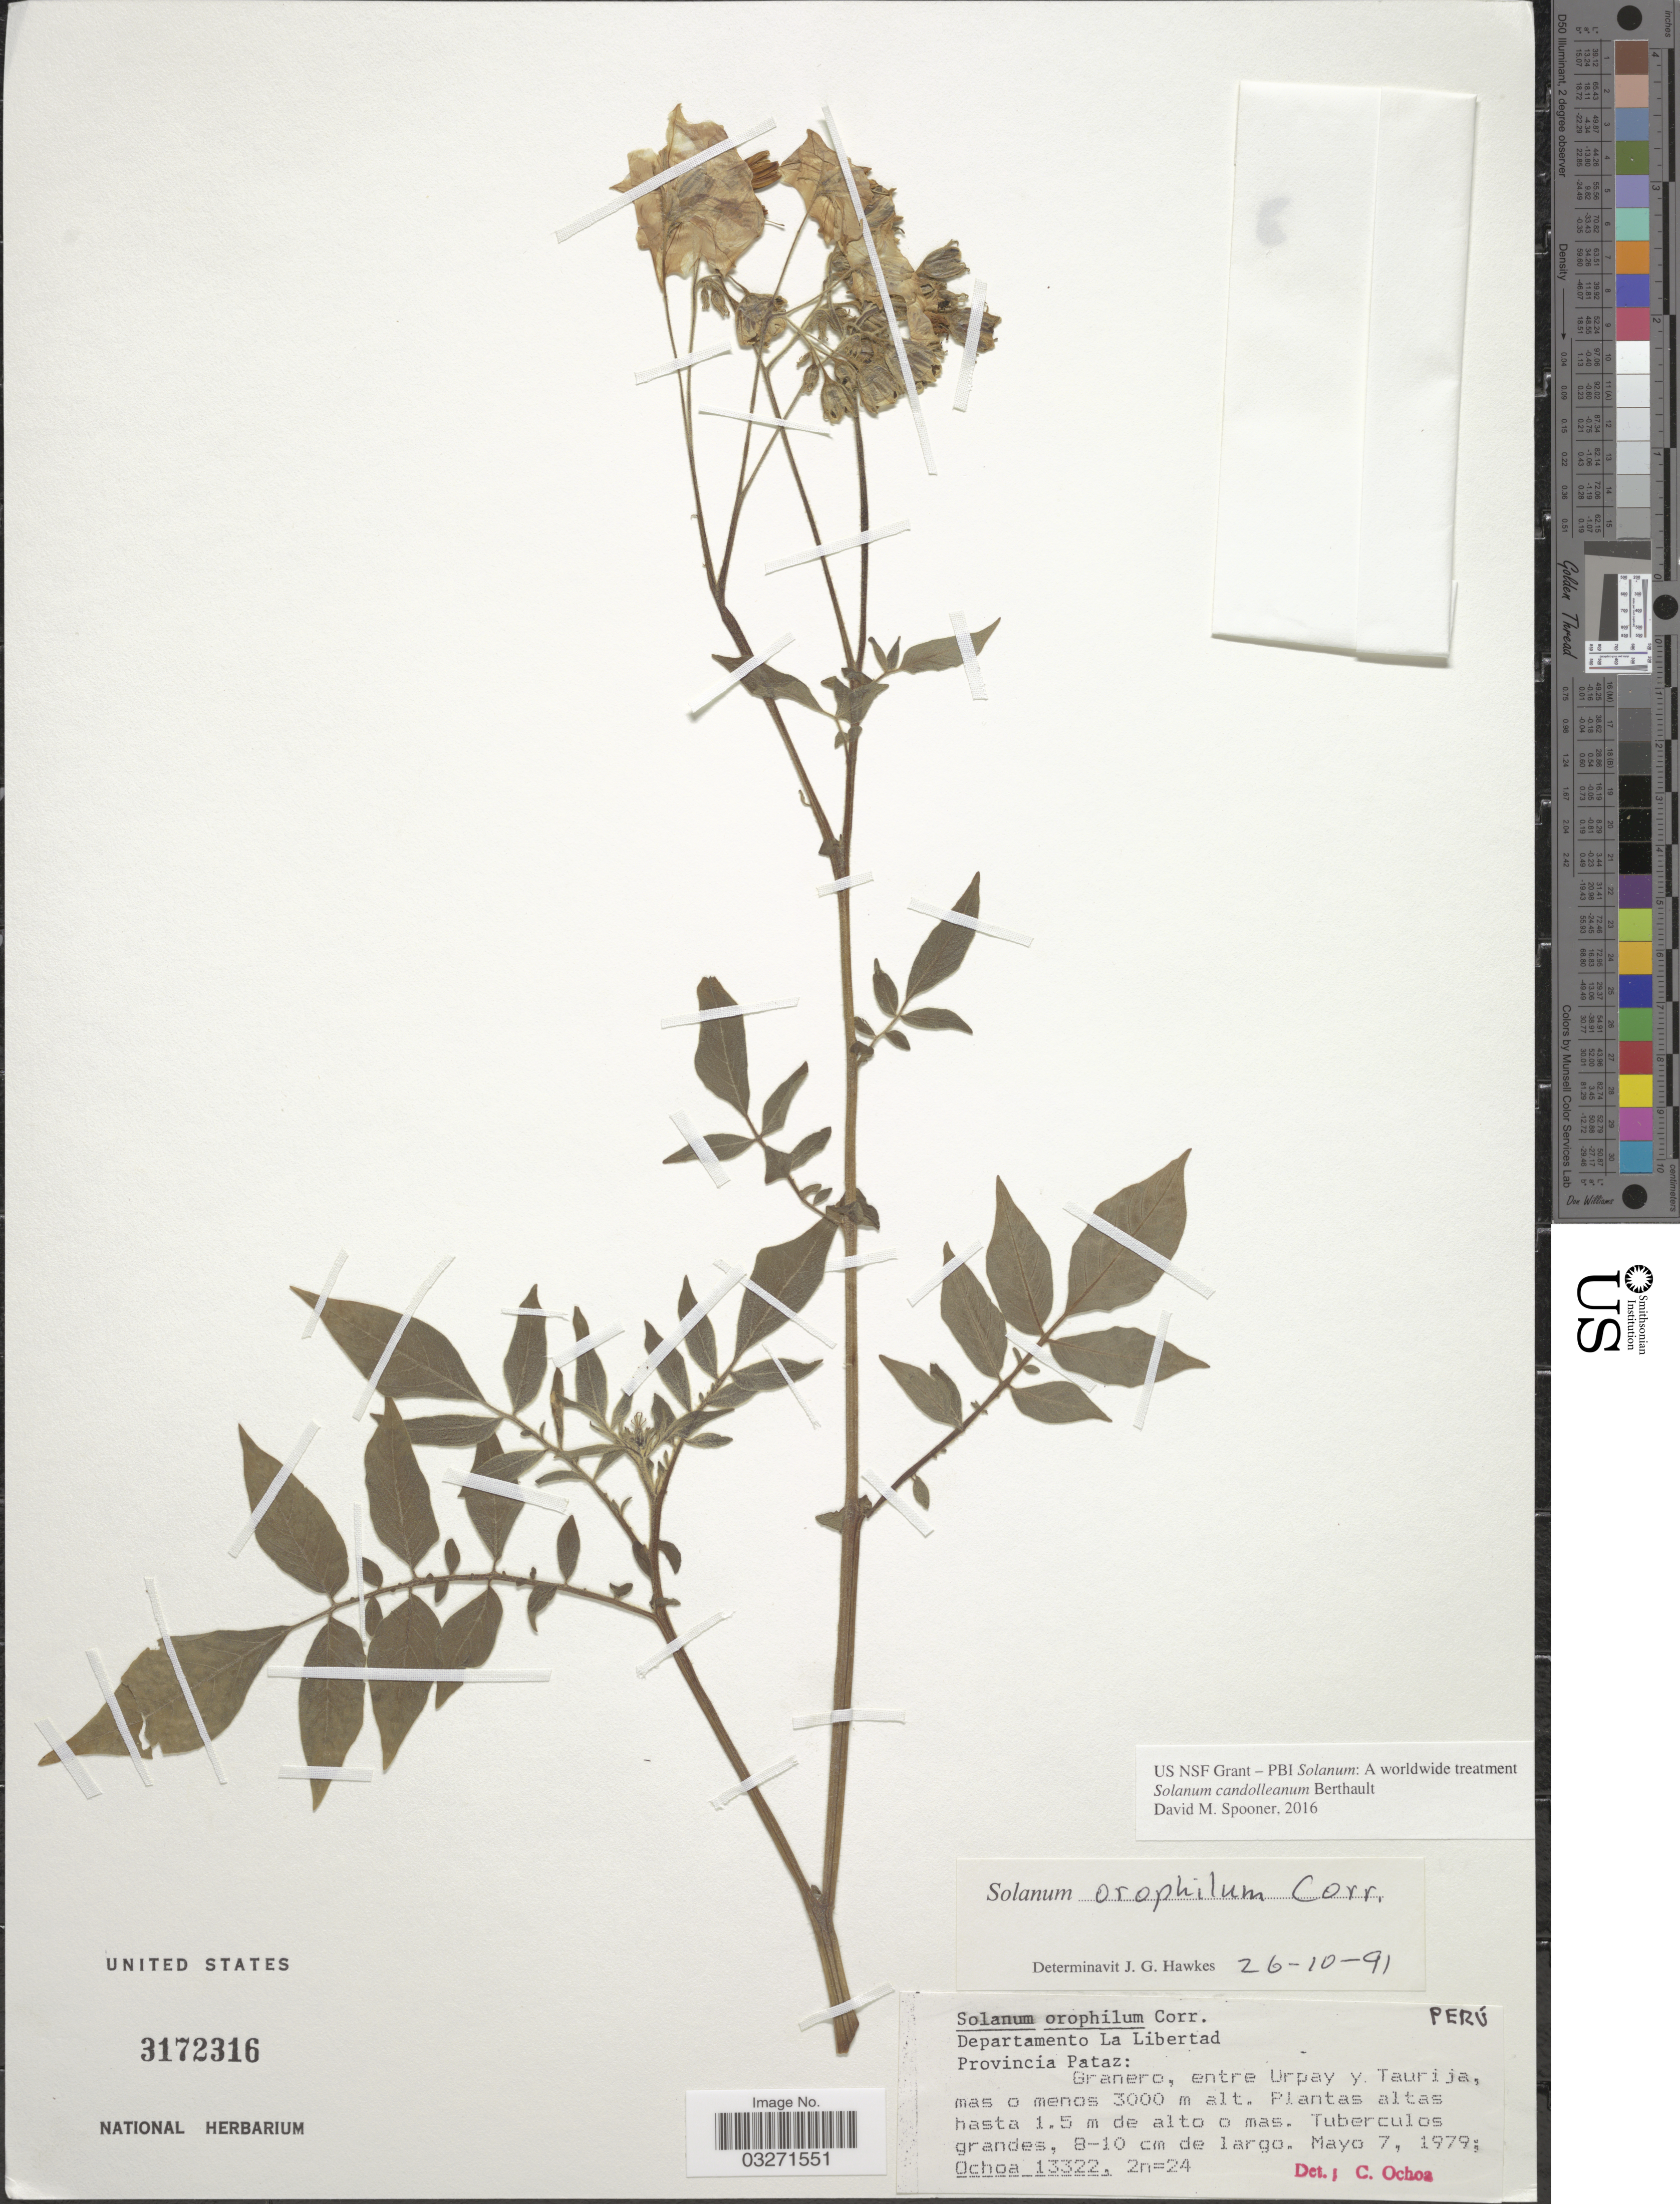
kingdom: Plantae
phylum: Tracheophyta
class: Magnoliopsida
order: Solanales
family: Solanaceae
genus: Solanum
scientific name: Solanum candolleanum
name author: Berthault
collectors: -. Ochoa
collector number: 13322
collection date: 1979-05-07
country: Peru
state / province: Ancash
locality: Departamento La Libertad. Provincia Pataz: Granero, entre Urpay y Taurija.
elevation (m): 3000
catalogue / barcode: US 3172316